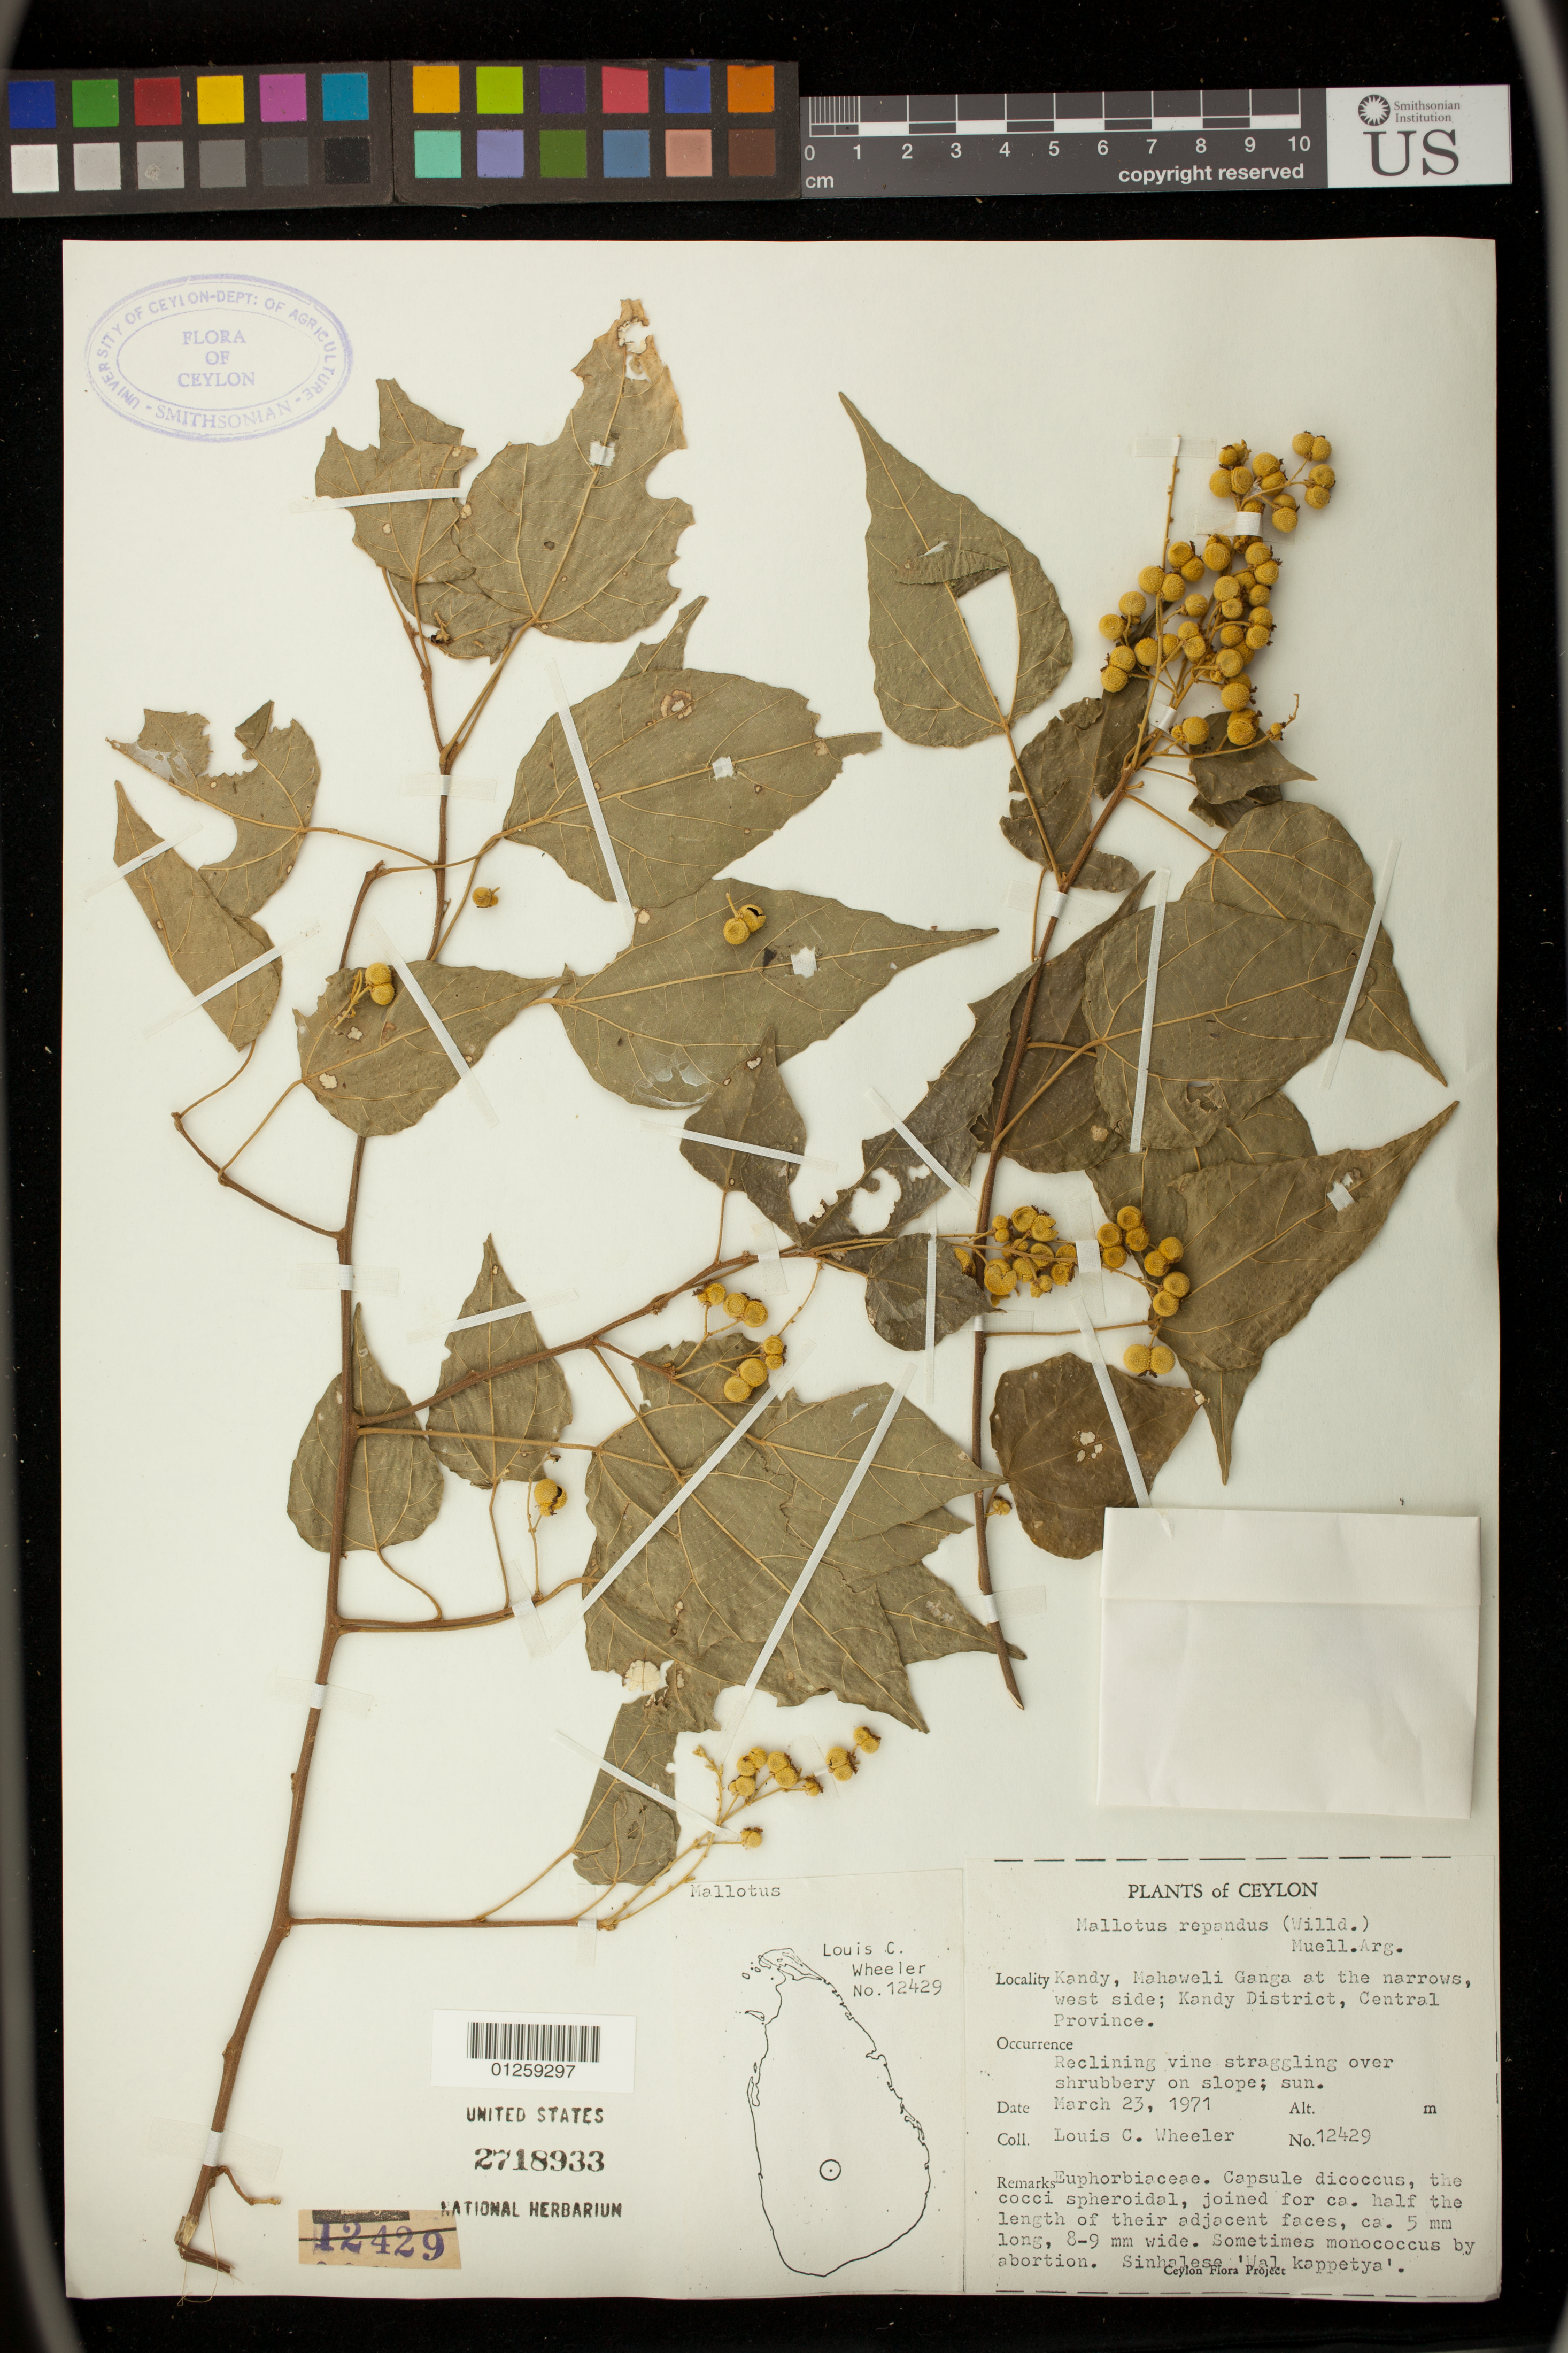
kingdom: Plantae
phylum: Tracheophyta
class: Magnoliopsida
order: Malpighiales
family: Euphorbiaceae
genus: Mallotus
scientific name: Mallotus repandus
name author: (Rottler) Müll. Arg.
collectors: L. C. Wheeler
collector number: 12429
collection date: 1971-03-23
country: Sri Lanka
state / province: Central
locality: Kandy, Mahaweli Ganga at the narrows, west side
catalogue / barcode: US 2718933